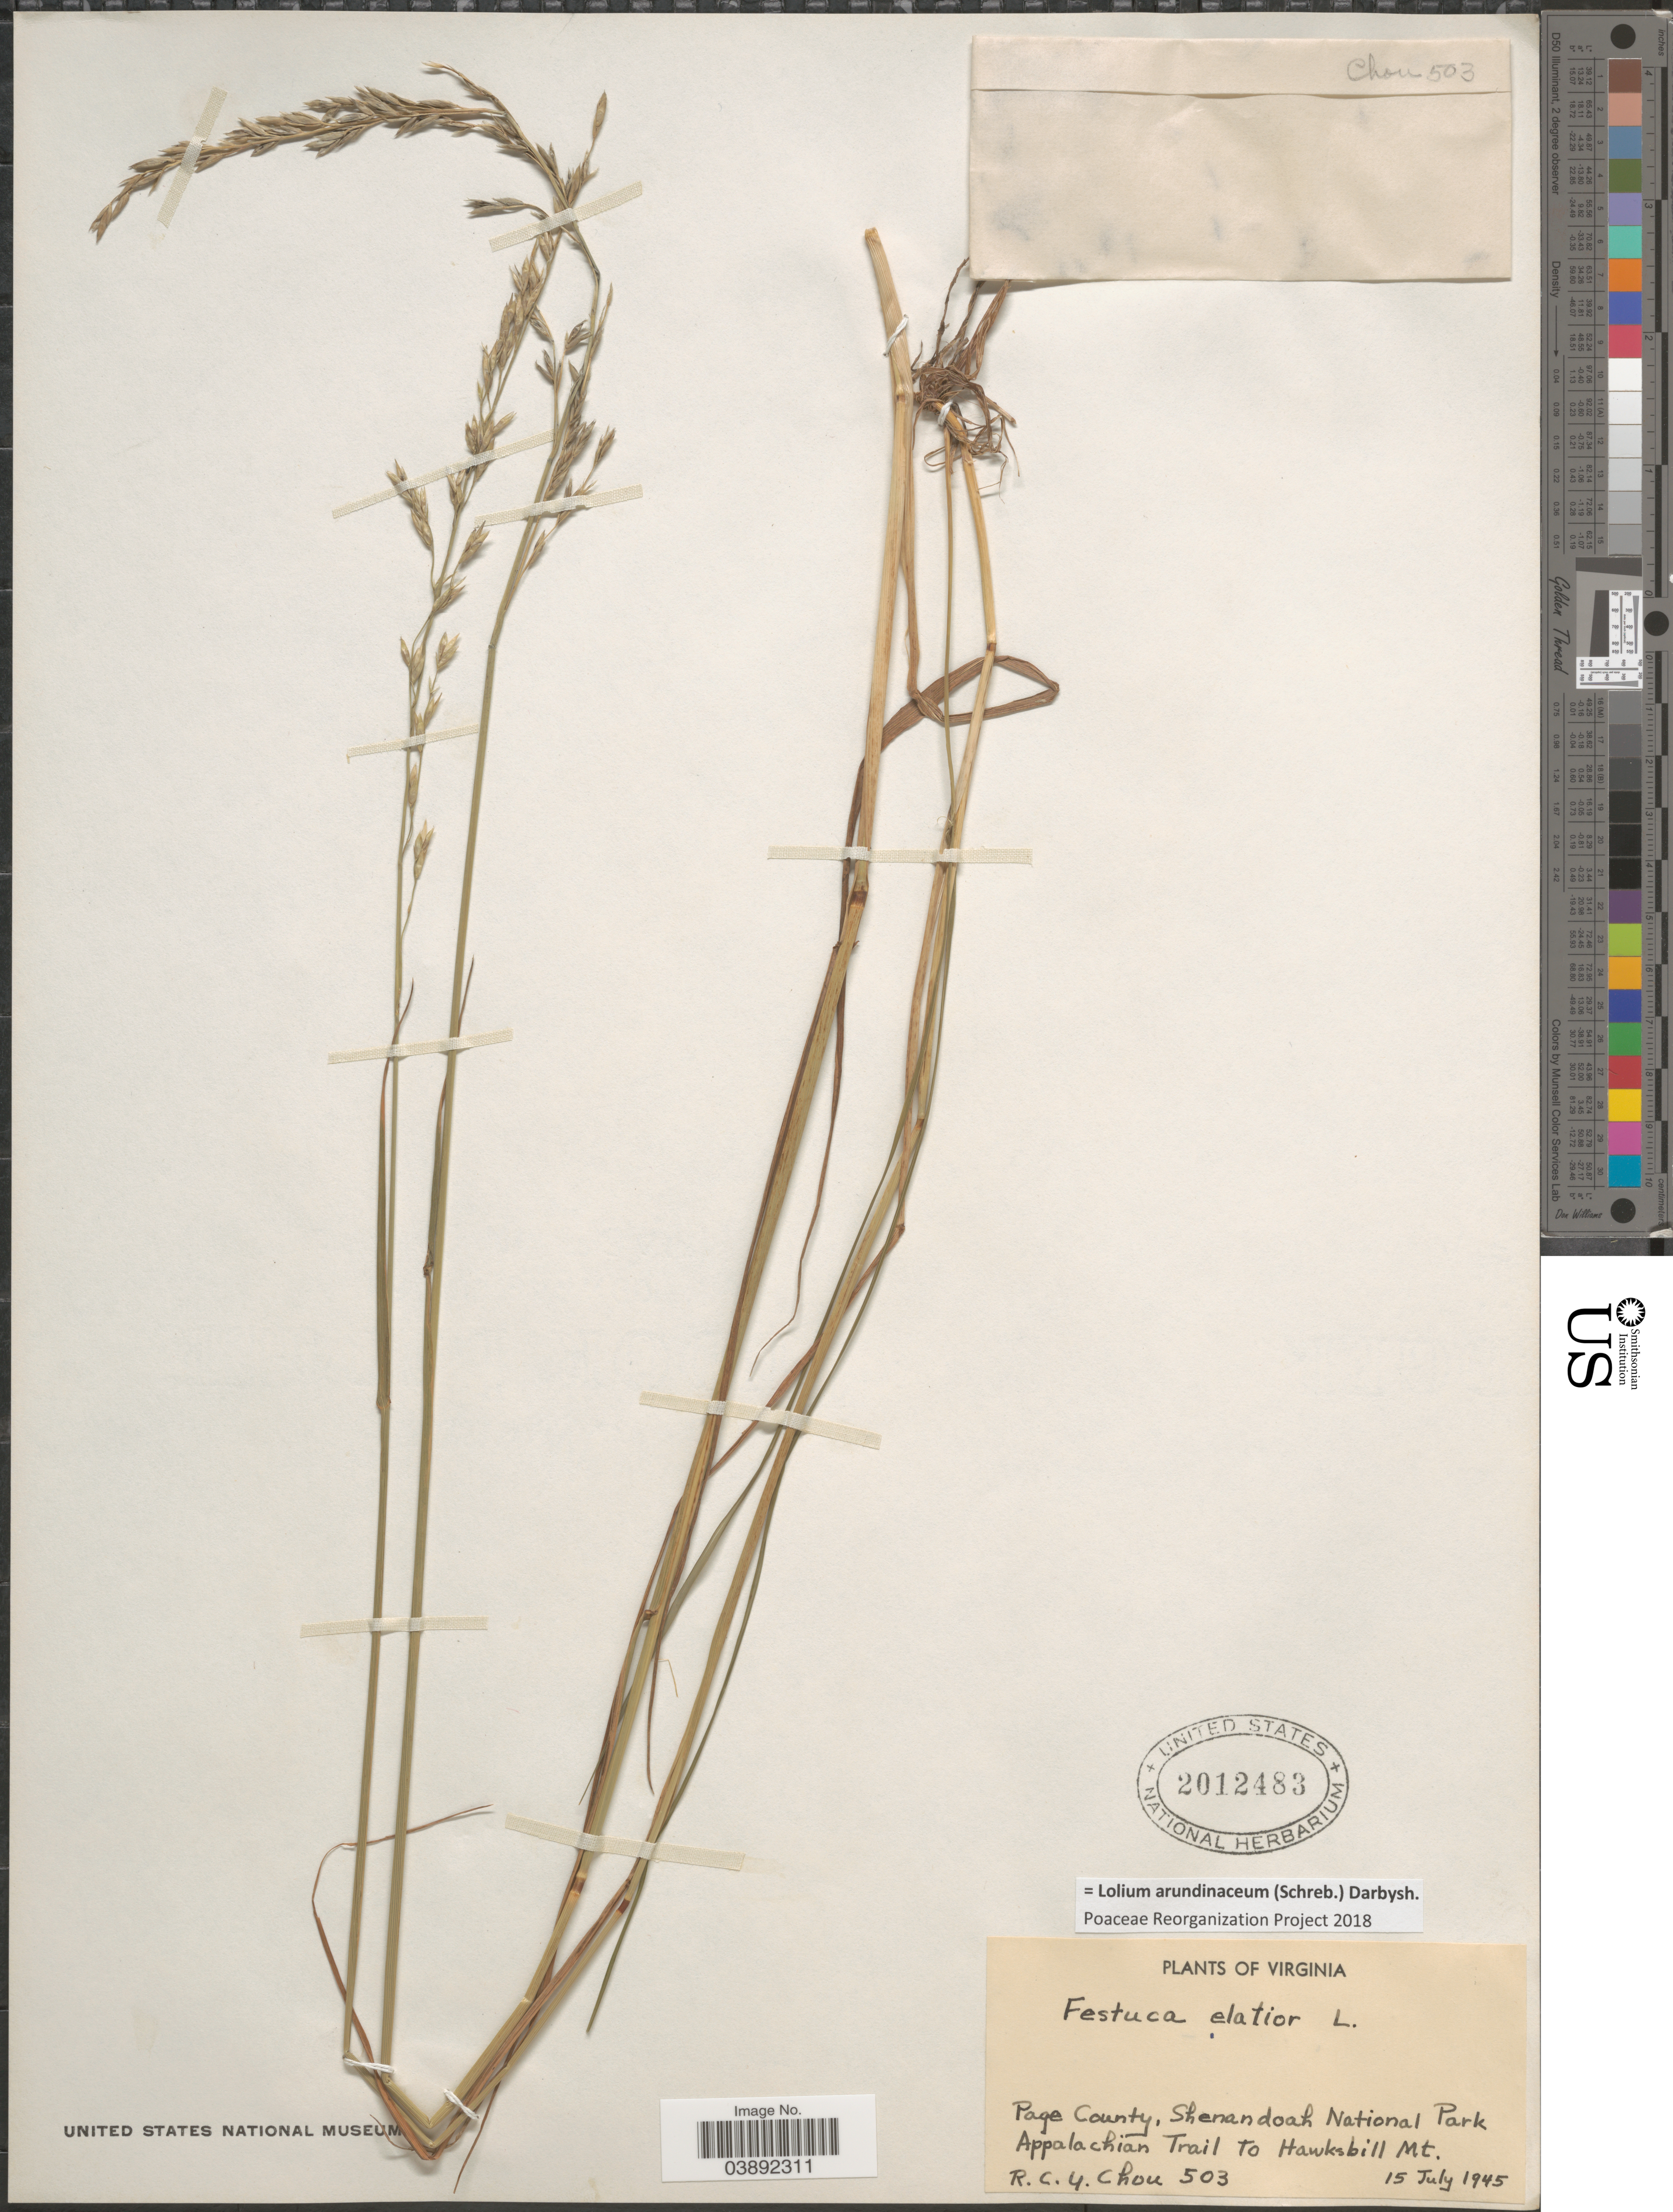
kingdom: Plantae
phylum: Tracheophyta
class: Liliopsida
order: Poales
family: Poaceae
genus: Lolium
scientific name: Lolium arundinaceum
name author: (Schreb.) Darbysh.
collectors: R. C. Chou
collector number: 503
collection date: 1945-07-15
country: United States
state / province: Virginia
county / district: Page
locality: Shenandoah National Park. Appalachian Trail to Hawksbill Mt.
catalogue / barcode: US 2012483